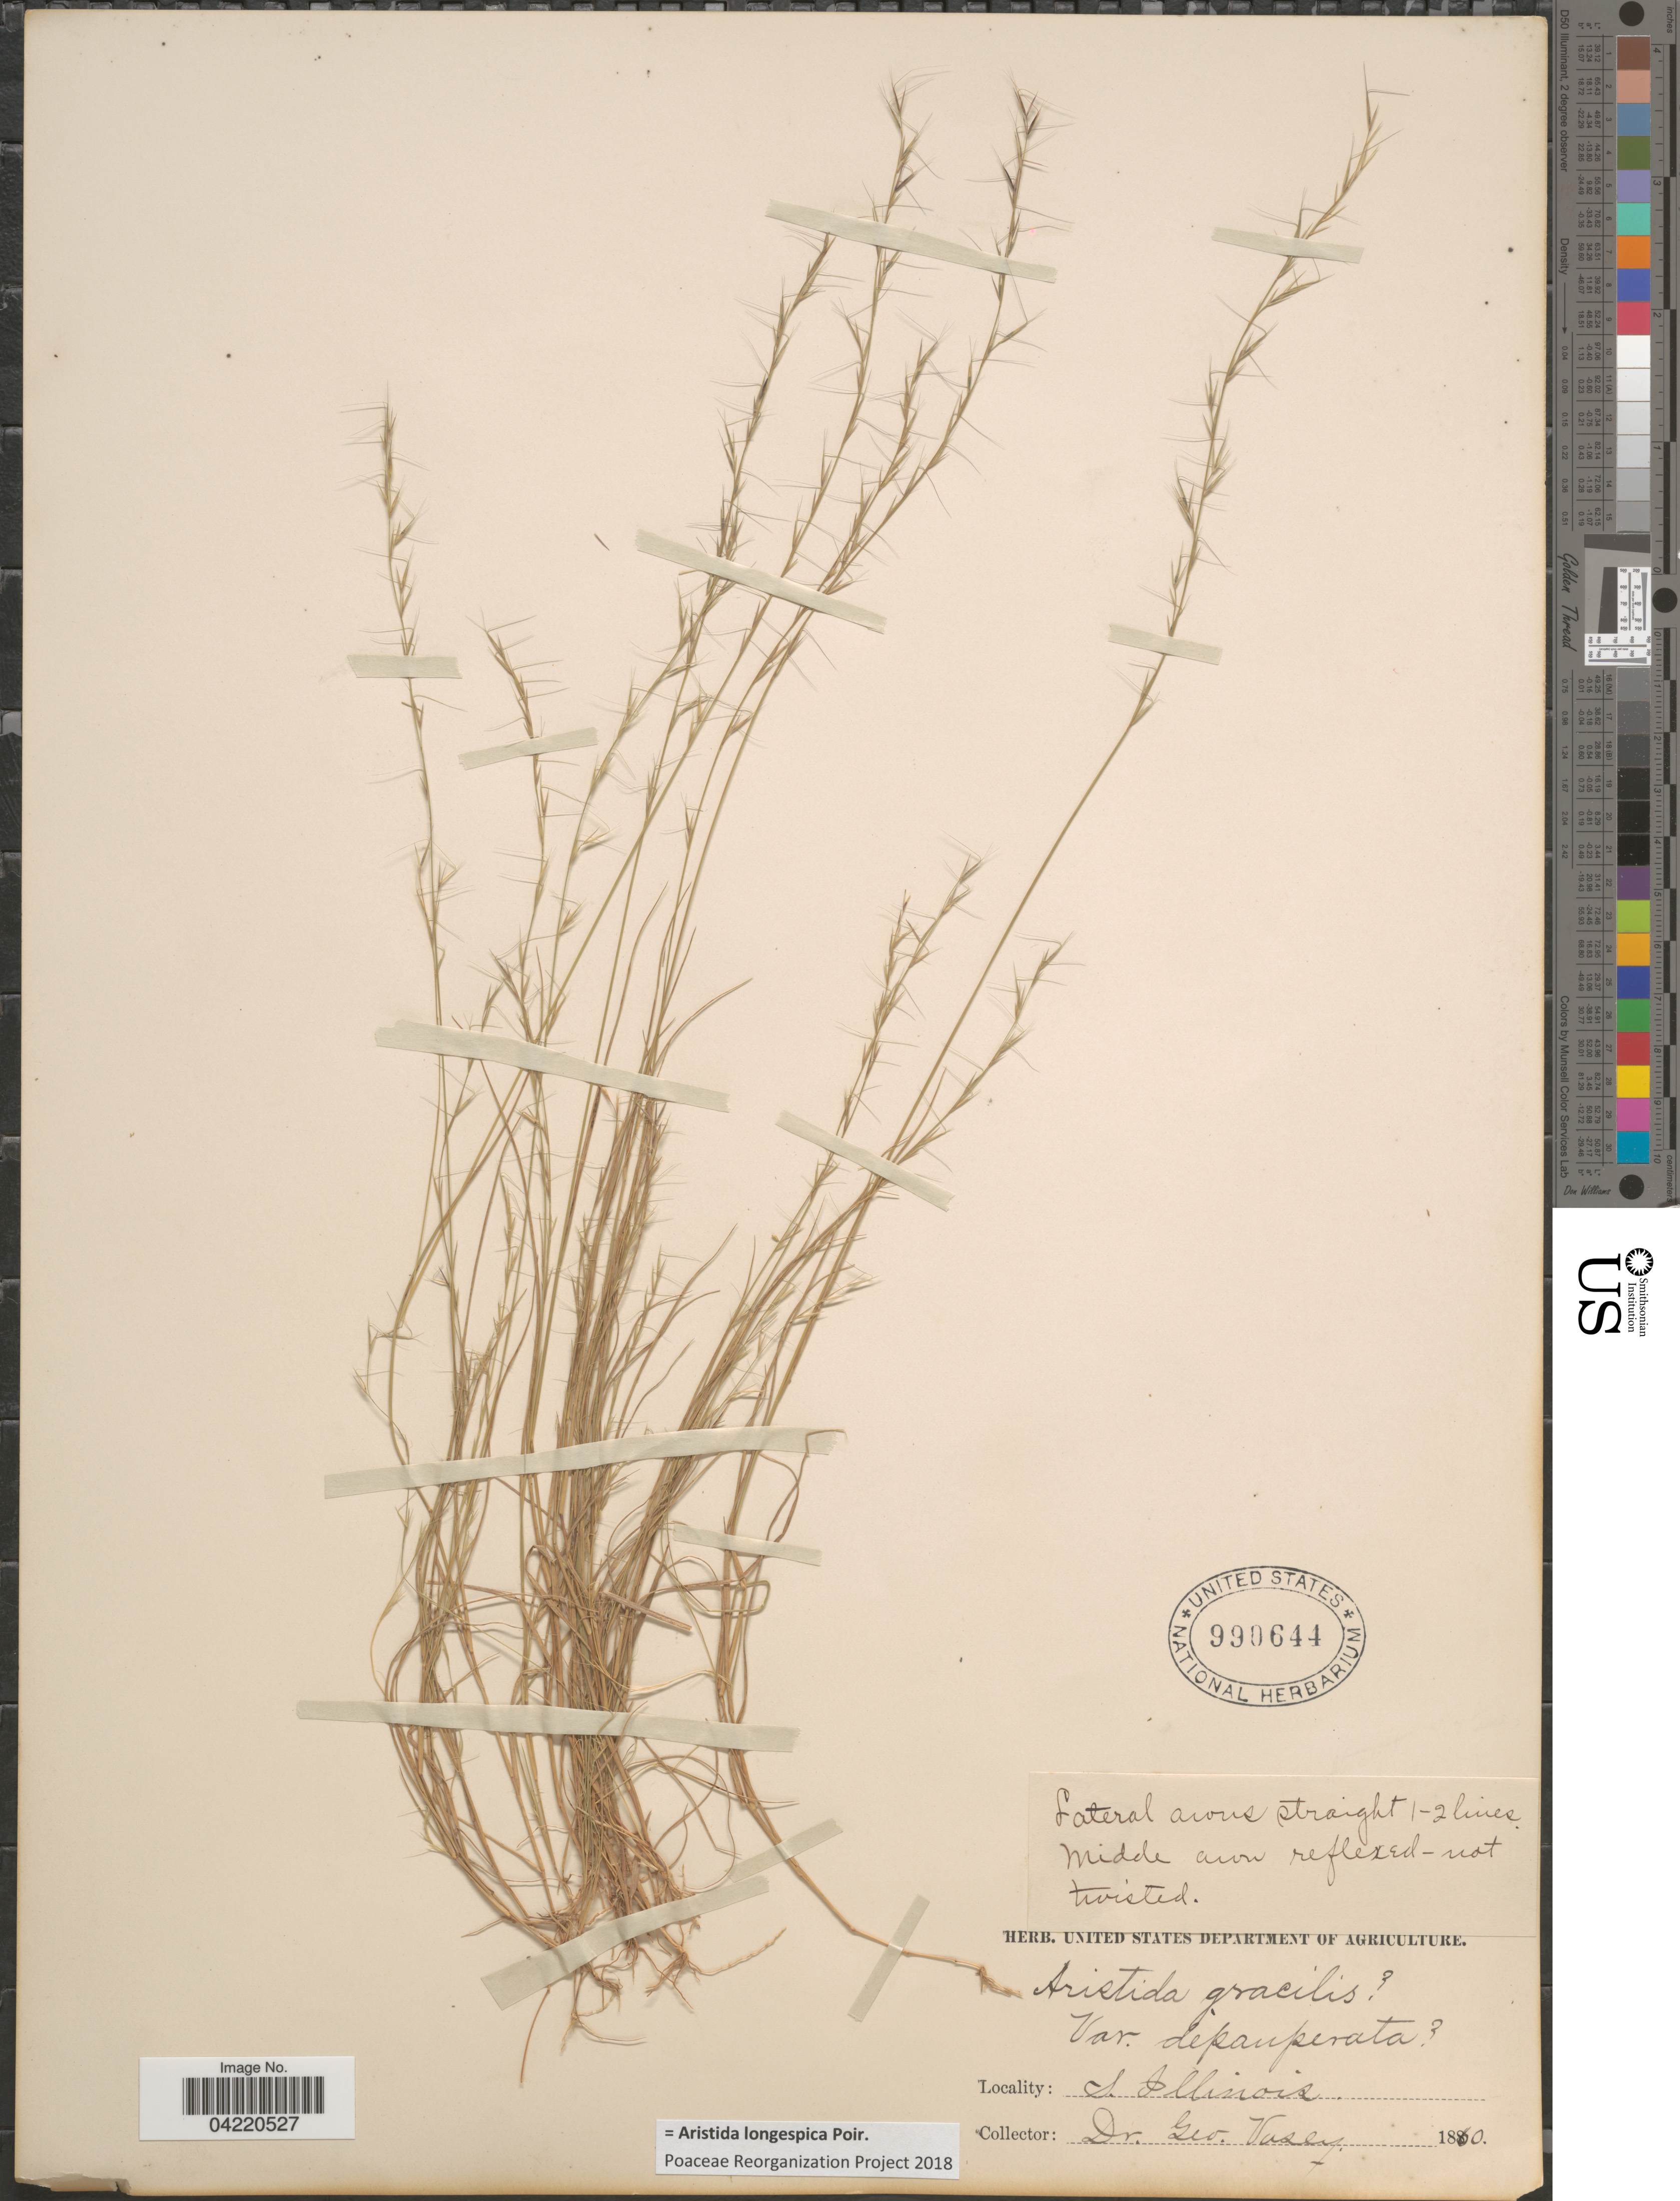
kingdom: Plantae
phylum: Tracheophyta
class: Liliopsida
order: Poales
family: Poaceae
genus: Aristida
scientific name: Aristida longespica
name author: Poir.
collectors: G. R. Vasey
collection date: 1860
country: United States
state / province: Illinois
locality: S. Illinois.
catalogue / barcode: US 990644